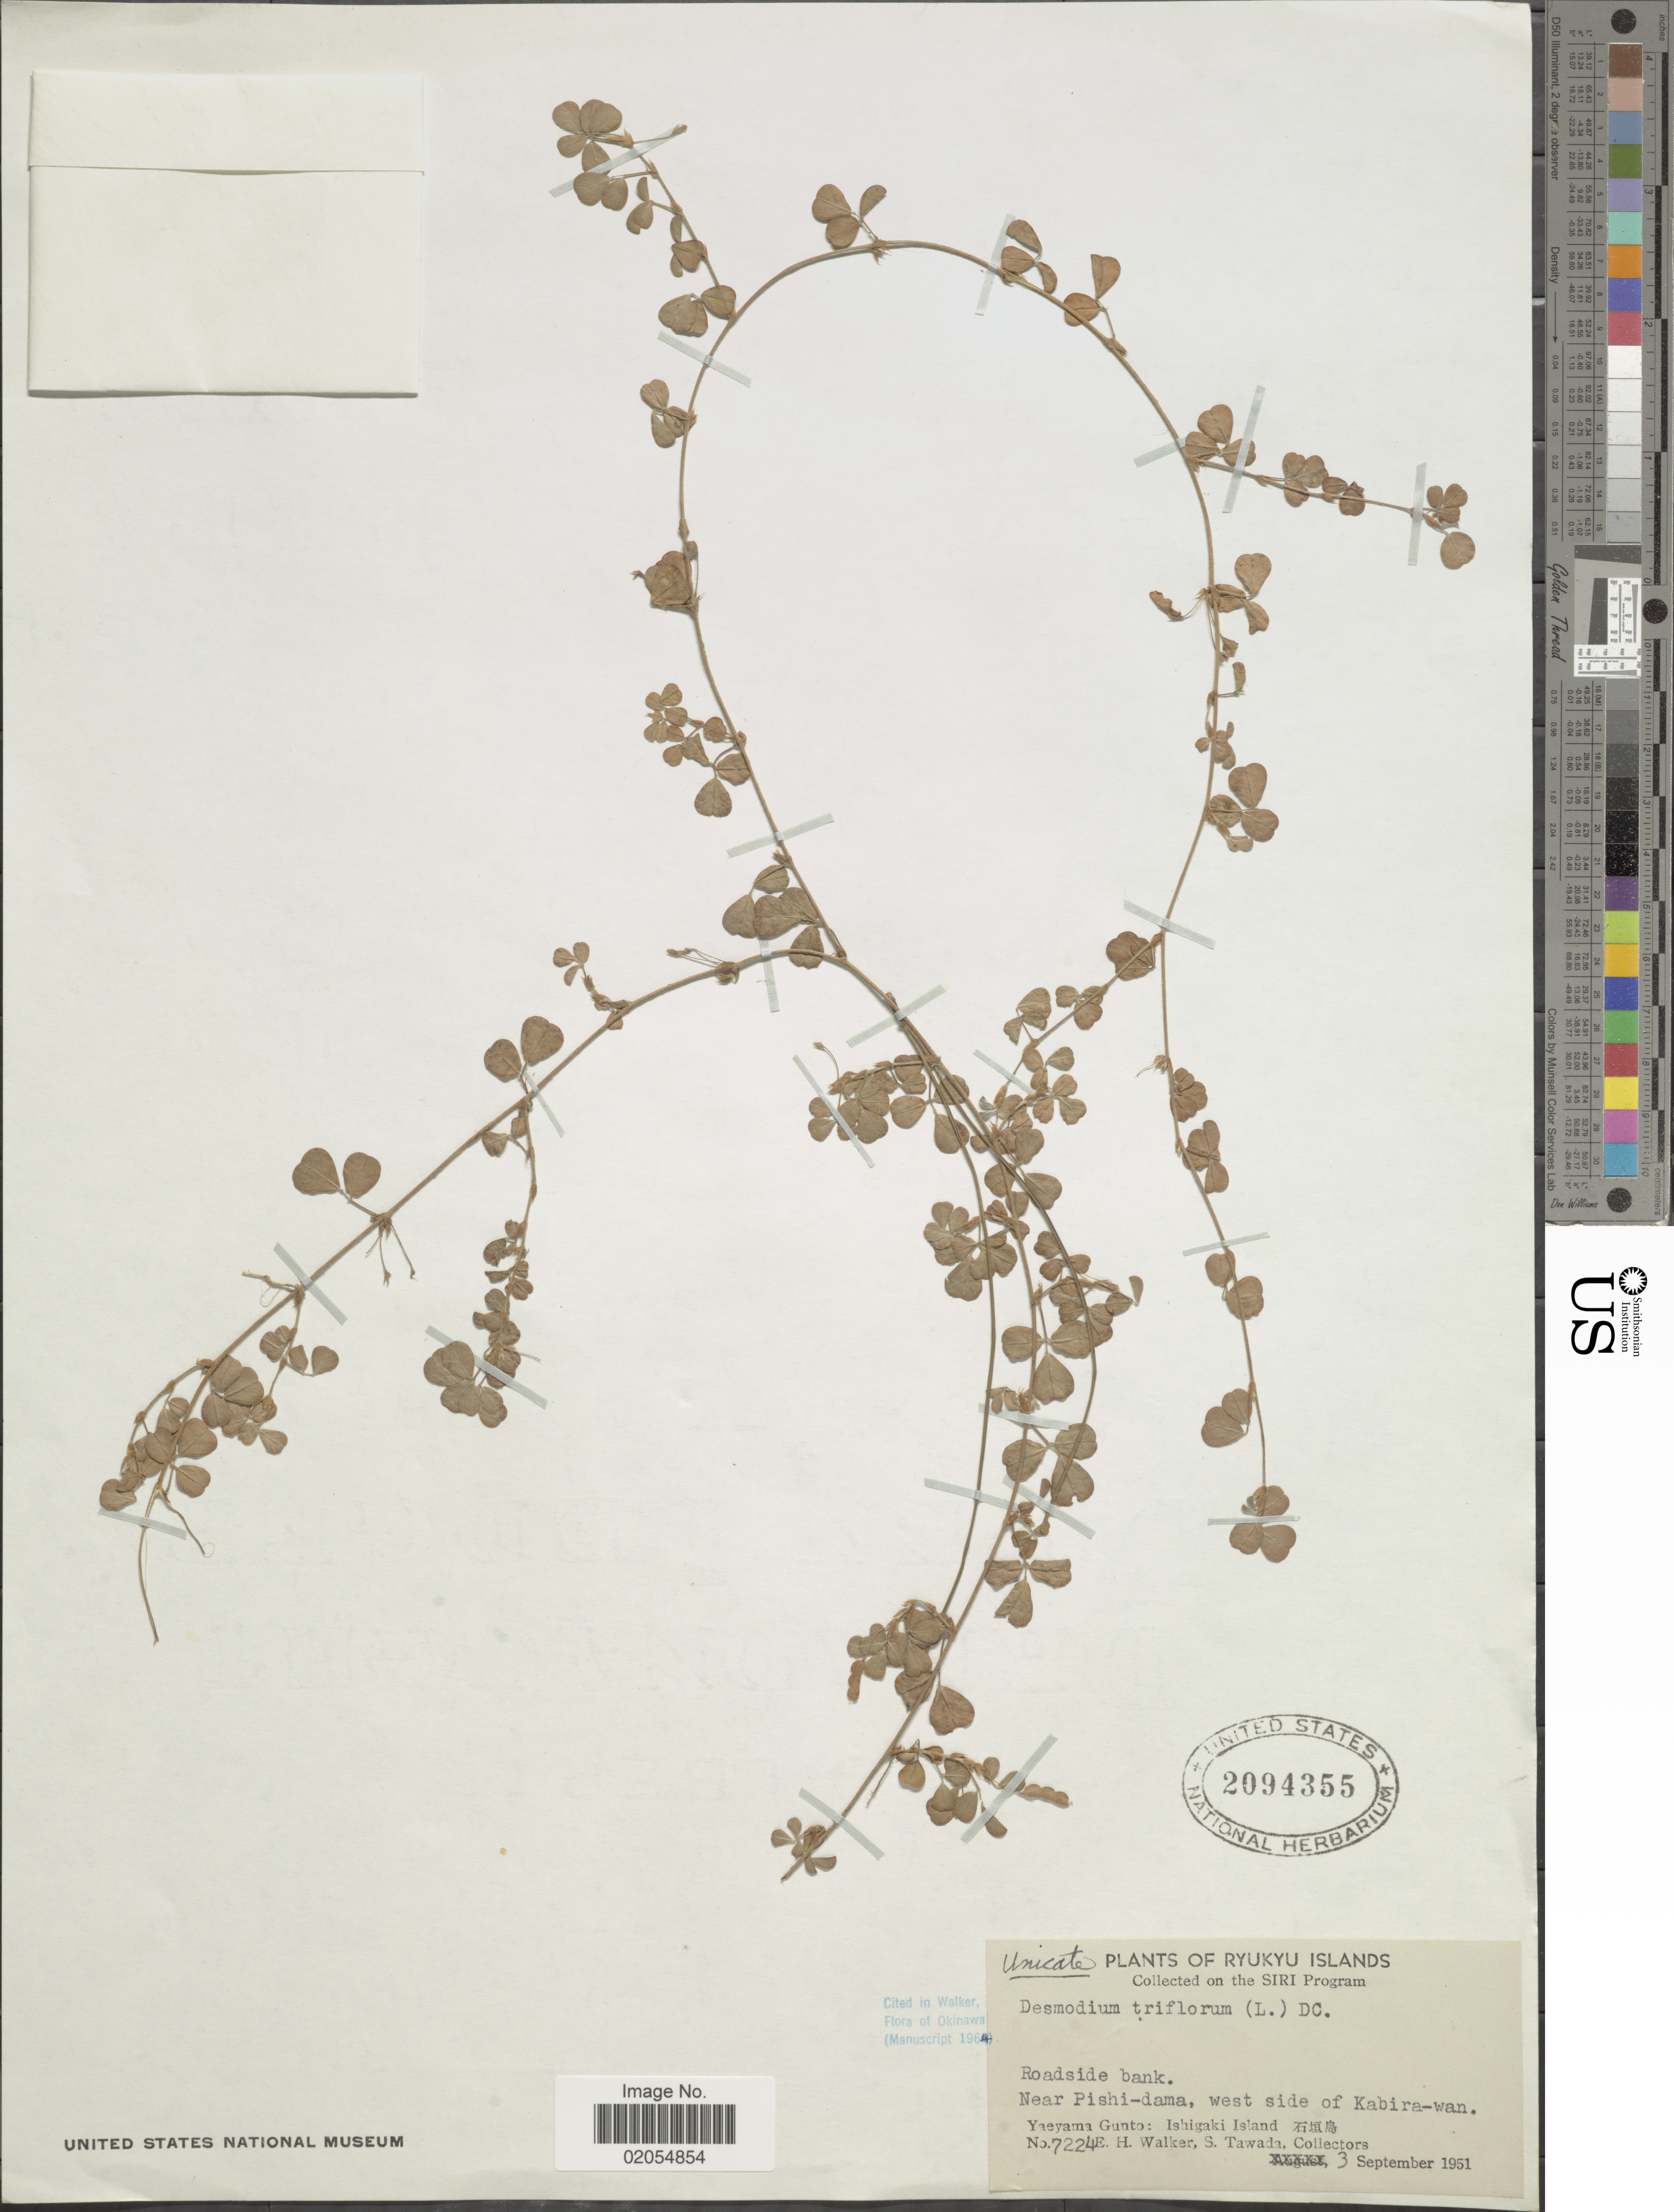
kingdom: Plantae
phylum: Tracheophyta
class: Magnoliopsida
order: Fabales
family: Fabaceae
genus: Grona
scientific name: Grona triflora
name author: (L.) H. Ohashi & K. Ohashi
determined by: Strong, Mark T., (BOT), Smithsonian Institution - National Museum of Natural History (UNITED STATES)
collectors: E. H. Walker & S. Tawada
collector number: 7224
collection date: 1951-09-03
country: Japan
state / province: Okinawa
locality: Ryuku Islands, near Pishi-dama, west side of Kabira-wan, Yaeyama Gunto: Ishigaki Island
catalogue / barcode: US 2094355